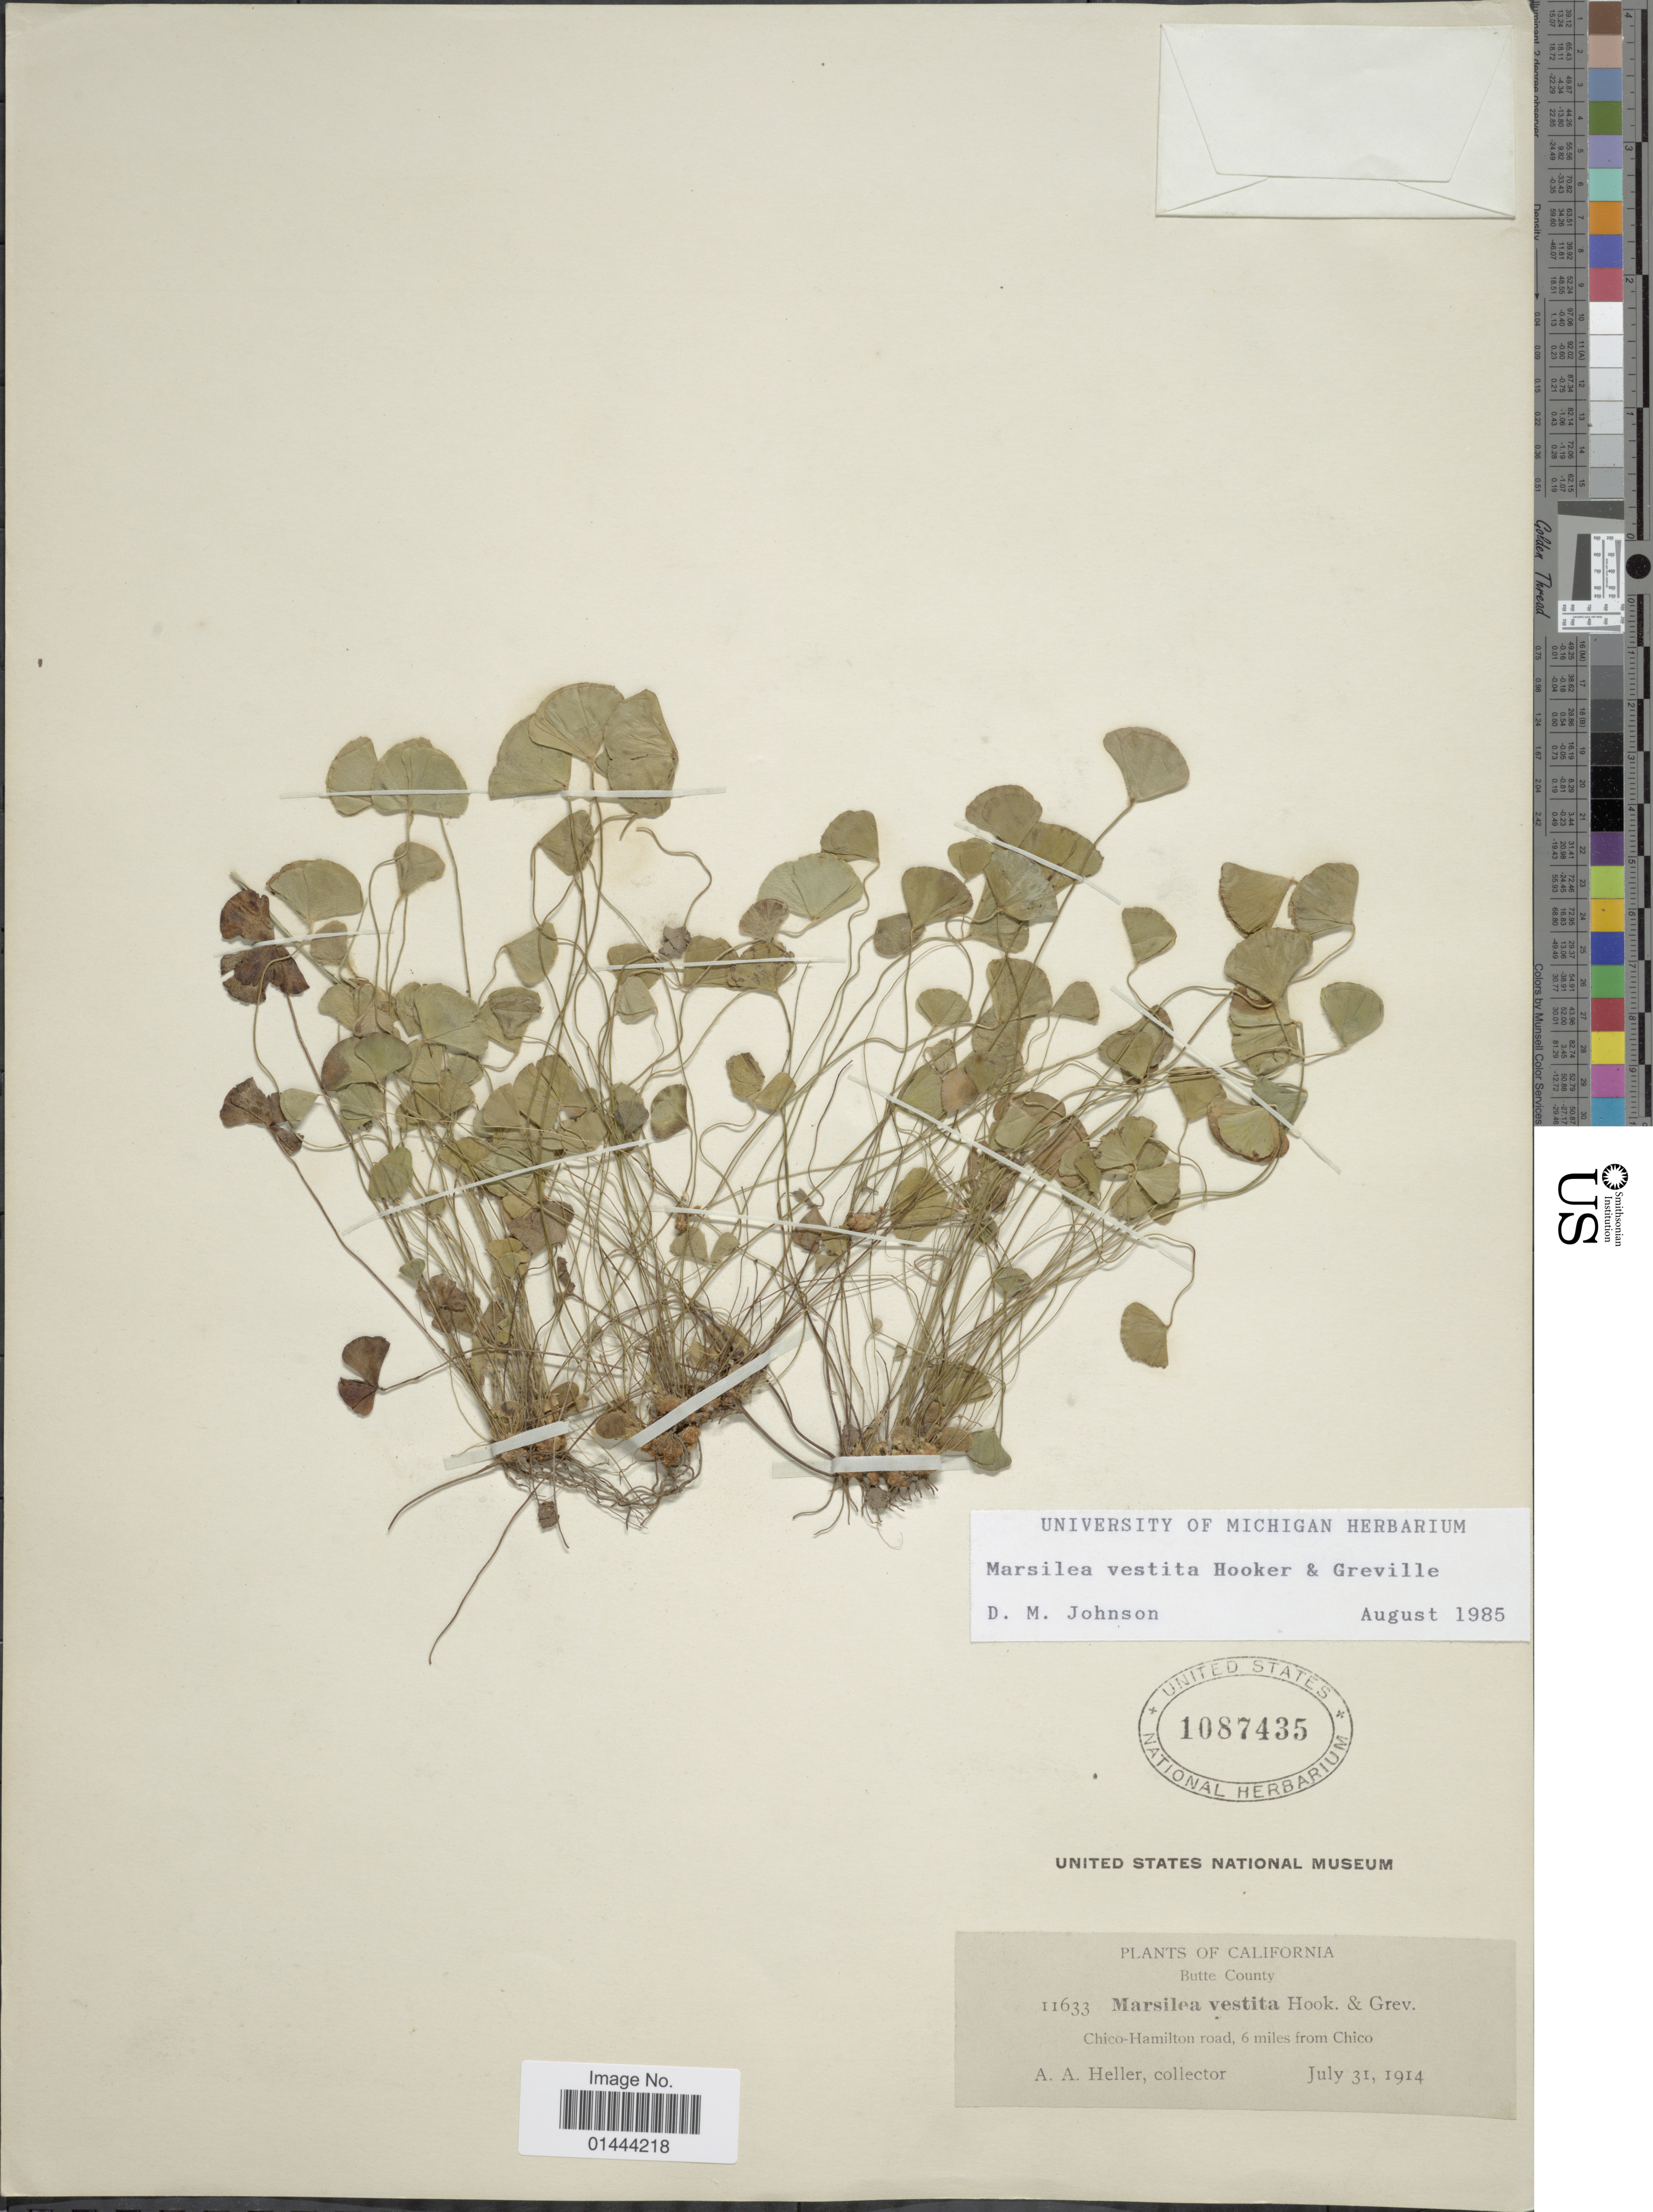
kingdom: Plantae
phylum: Tracheophyta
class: Polypodiopsida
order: Salviniales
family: Marsileaceae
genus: Marsilea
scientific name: Marsilea vestita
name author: Hook. & Grev.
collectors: A. A. Heller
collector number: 11633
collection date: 1914-07-31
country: United States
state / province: California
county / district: Butte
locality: Butte County, Chico-Hamilton road, 6 miles from Chico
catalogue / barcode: US 1087435